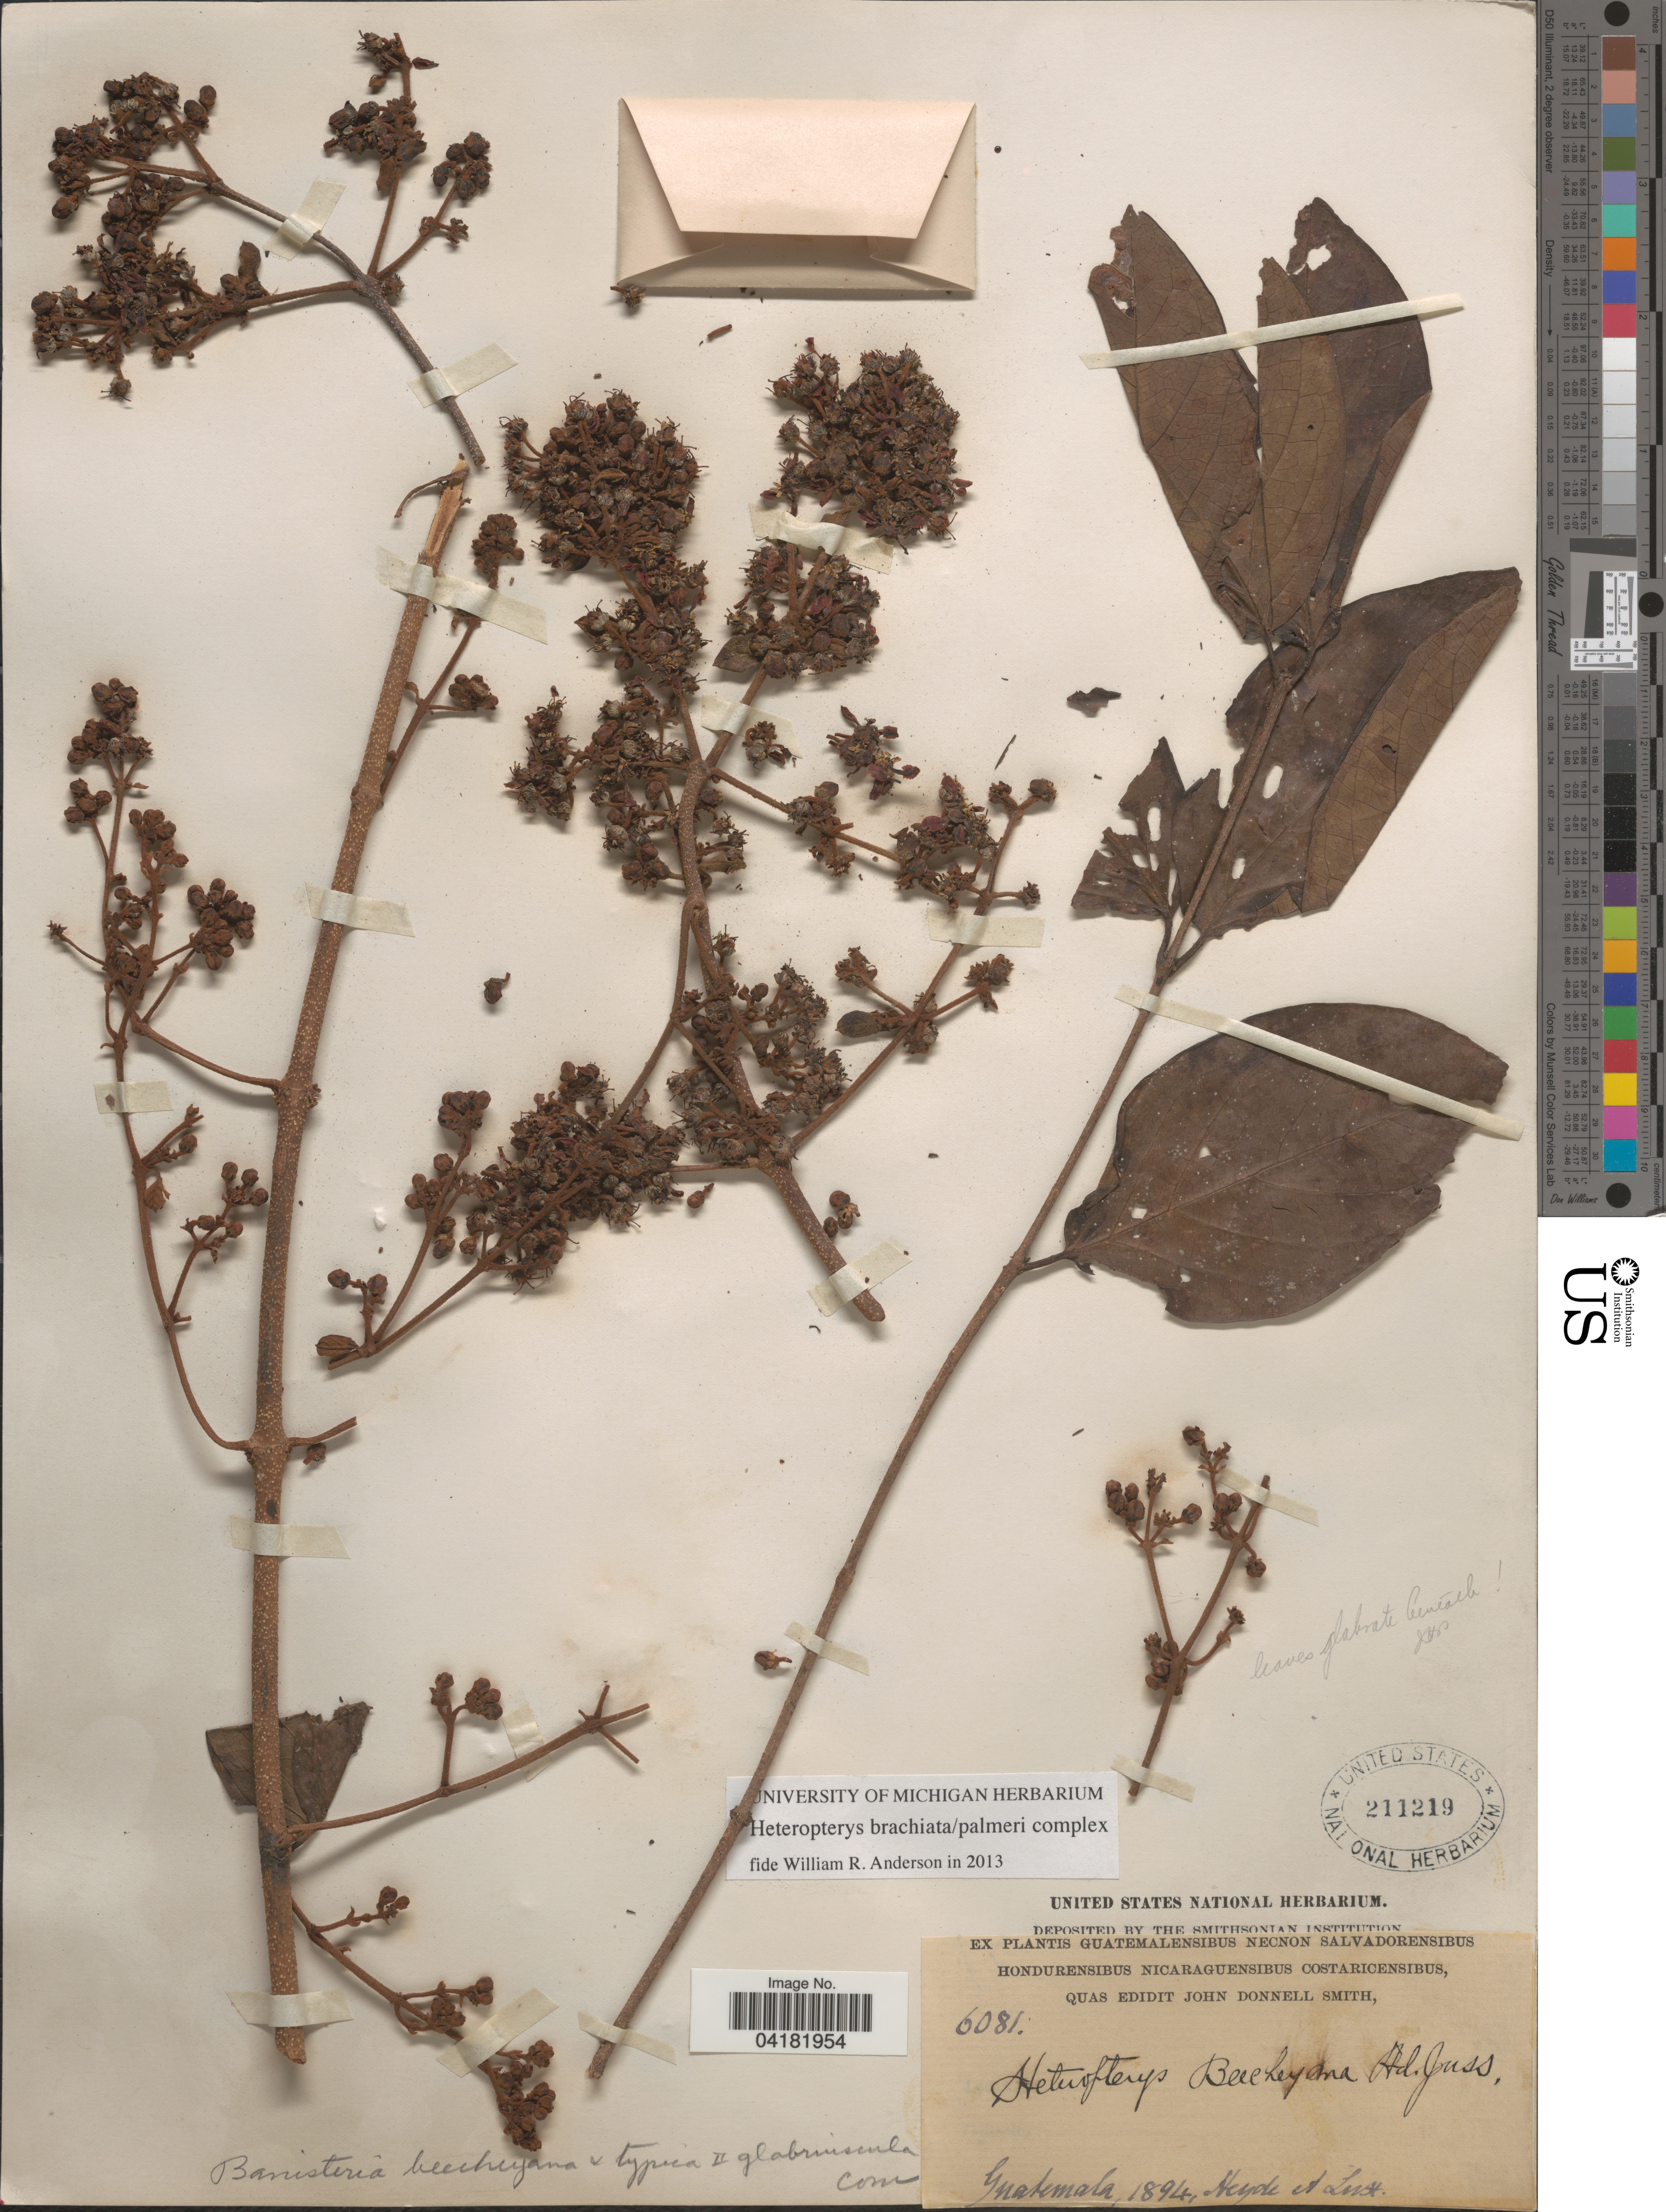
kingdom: Plantae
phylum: Tracheophyta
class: Magnoliopsida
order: Malpighiales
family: Malpighiaceae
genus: Heteropterys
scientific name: Heteropterys sp.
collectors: Heyde & Lux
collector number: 6081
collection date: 1894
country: Guatemala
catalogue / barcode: US 211219